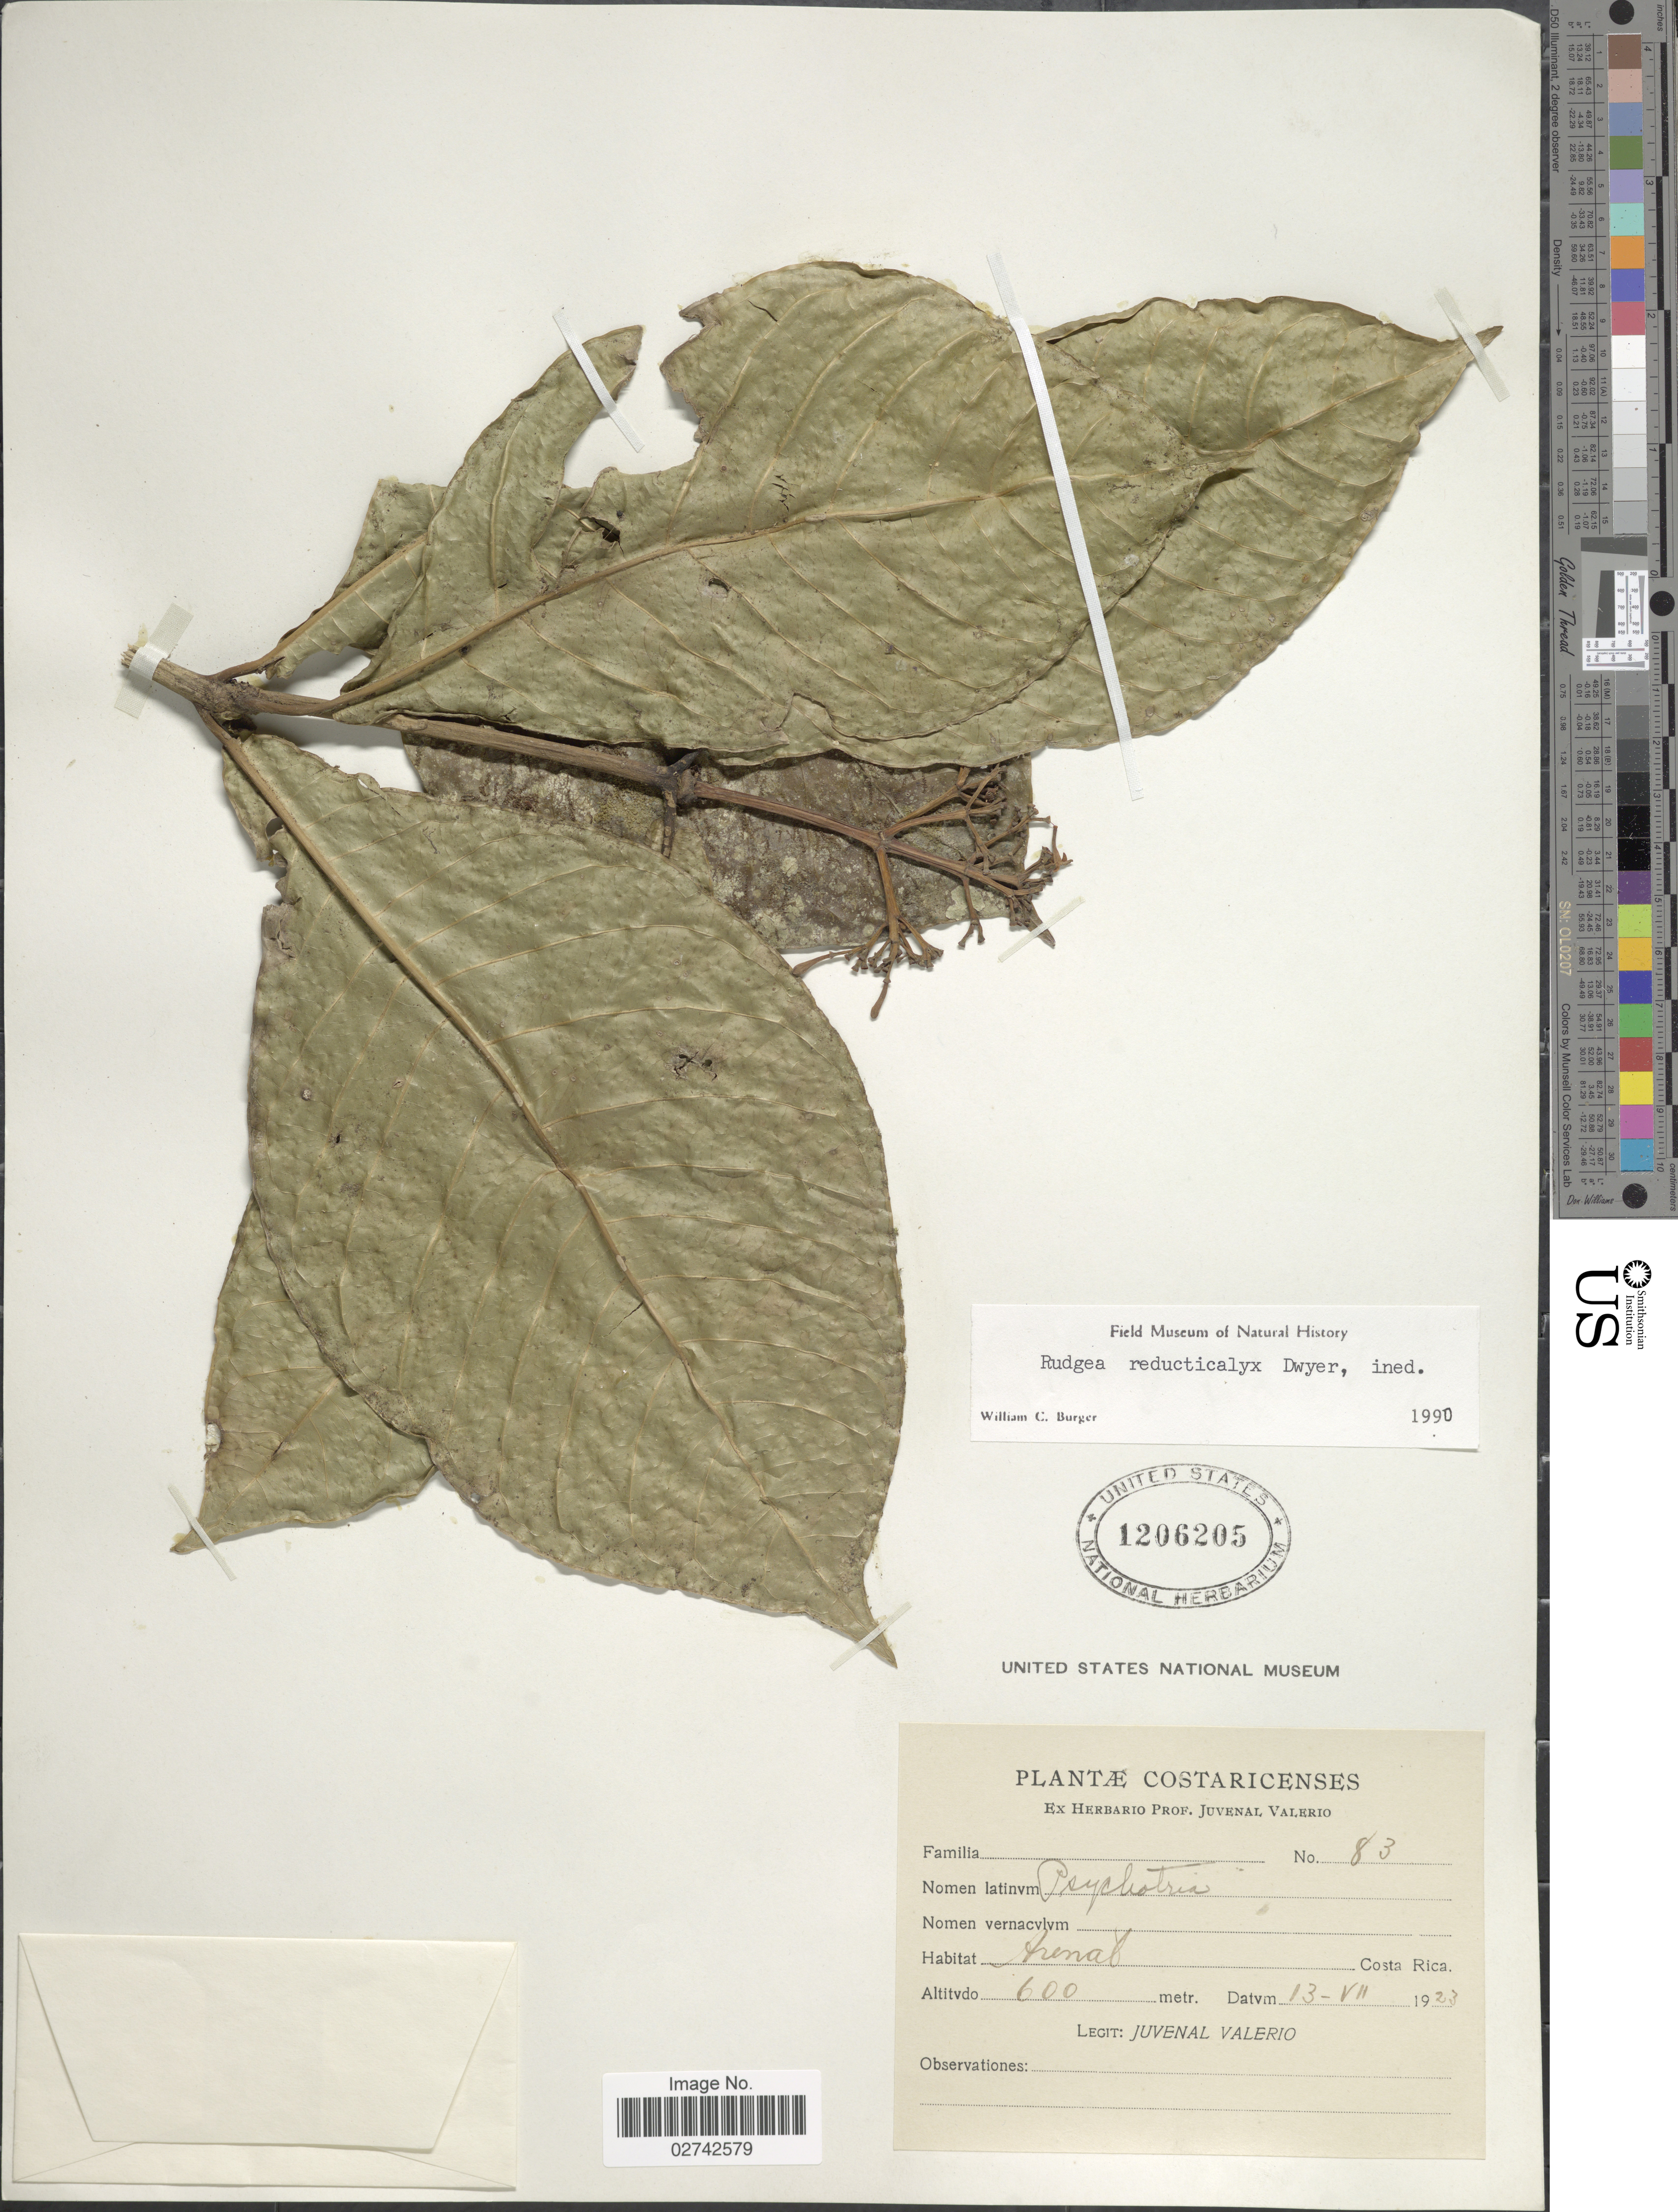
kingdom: Plantae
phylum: Tracheophyta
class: Magnoliopsida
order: Gentianales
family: Rubiaceae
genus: Rudgea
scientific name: Rudgea reducticalyx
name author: Dwyer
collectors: J. Valerio R.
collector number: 83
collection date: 1923-07-13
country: Costa Rica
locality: Arenal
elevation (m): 600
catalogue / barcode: US 1206205